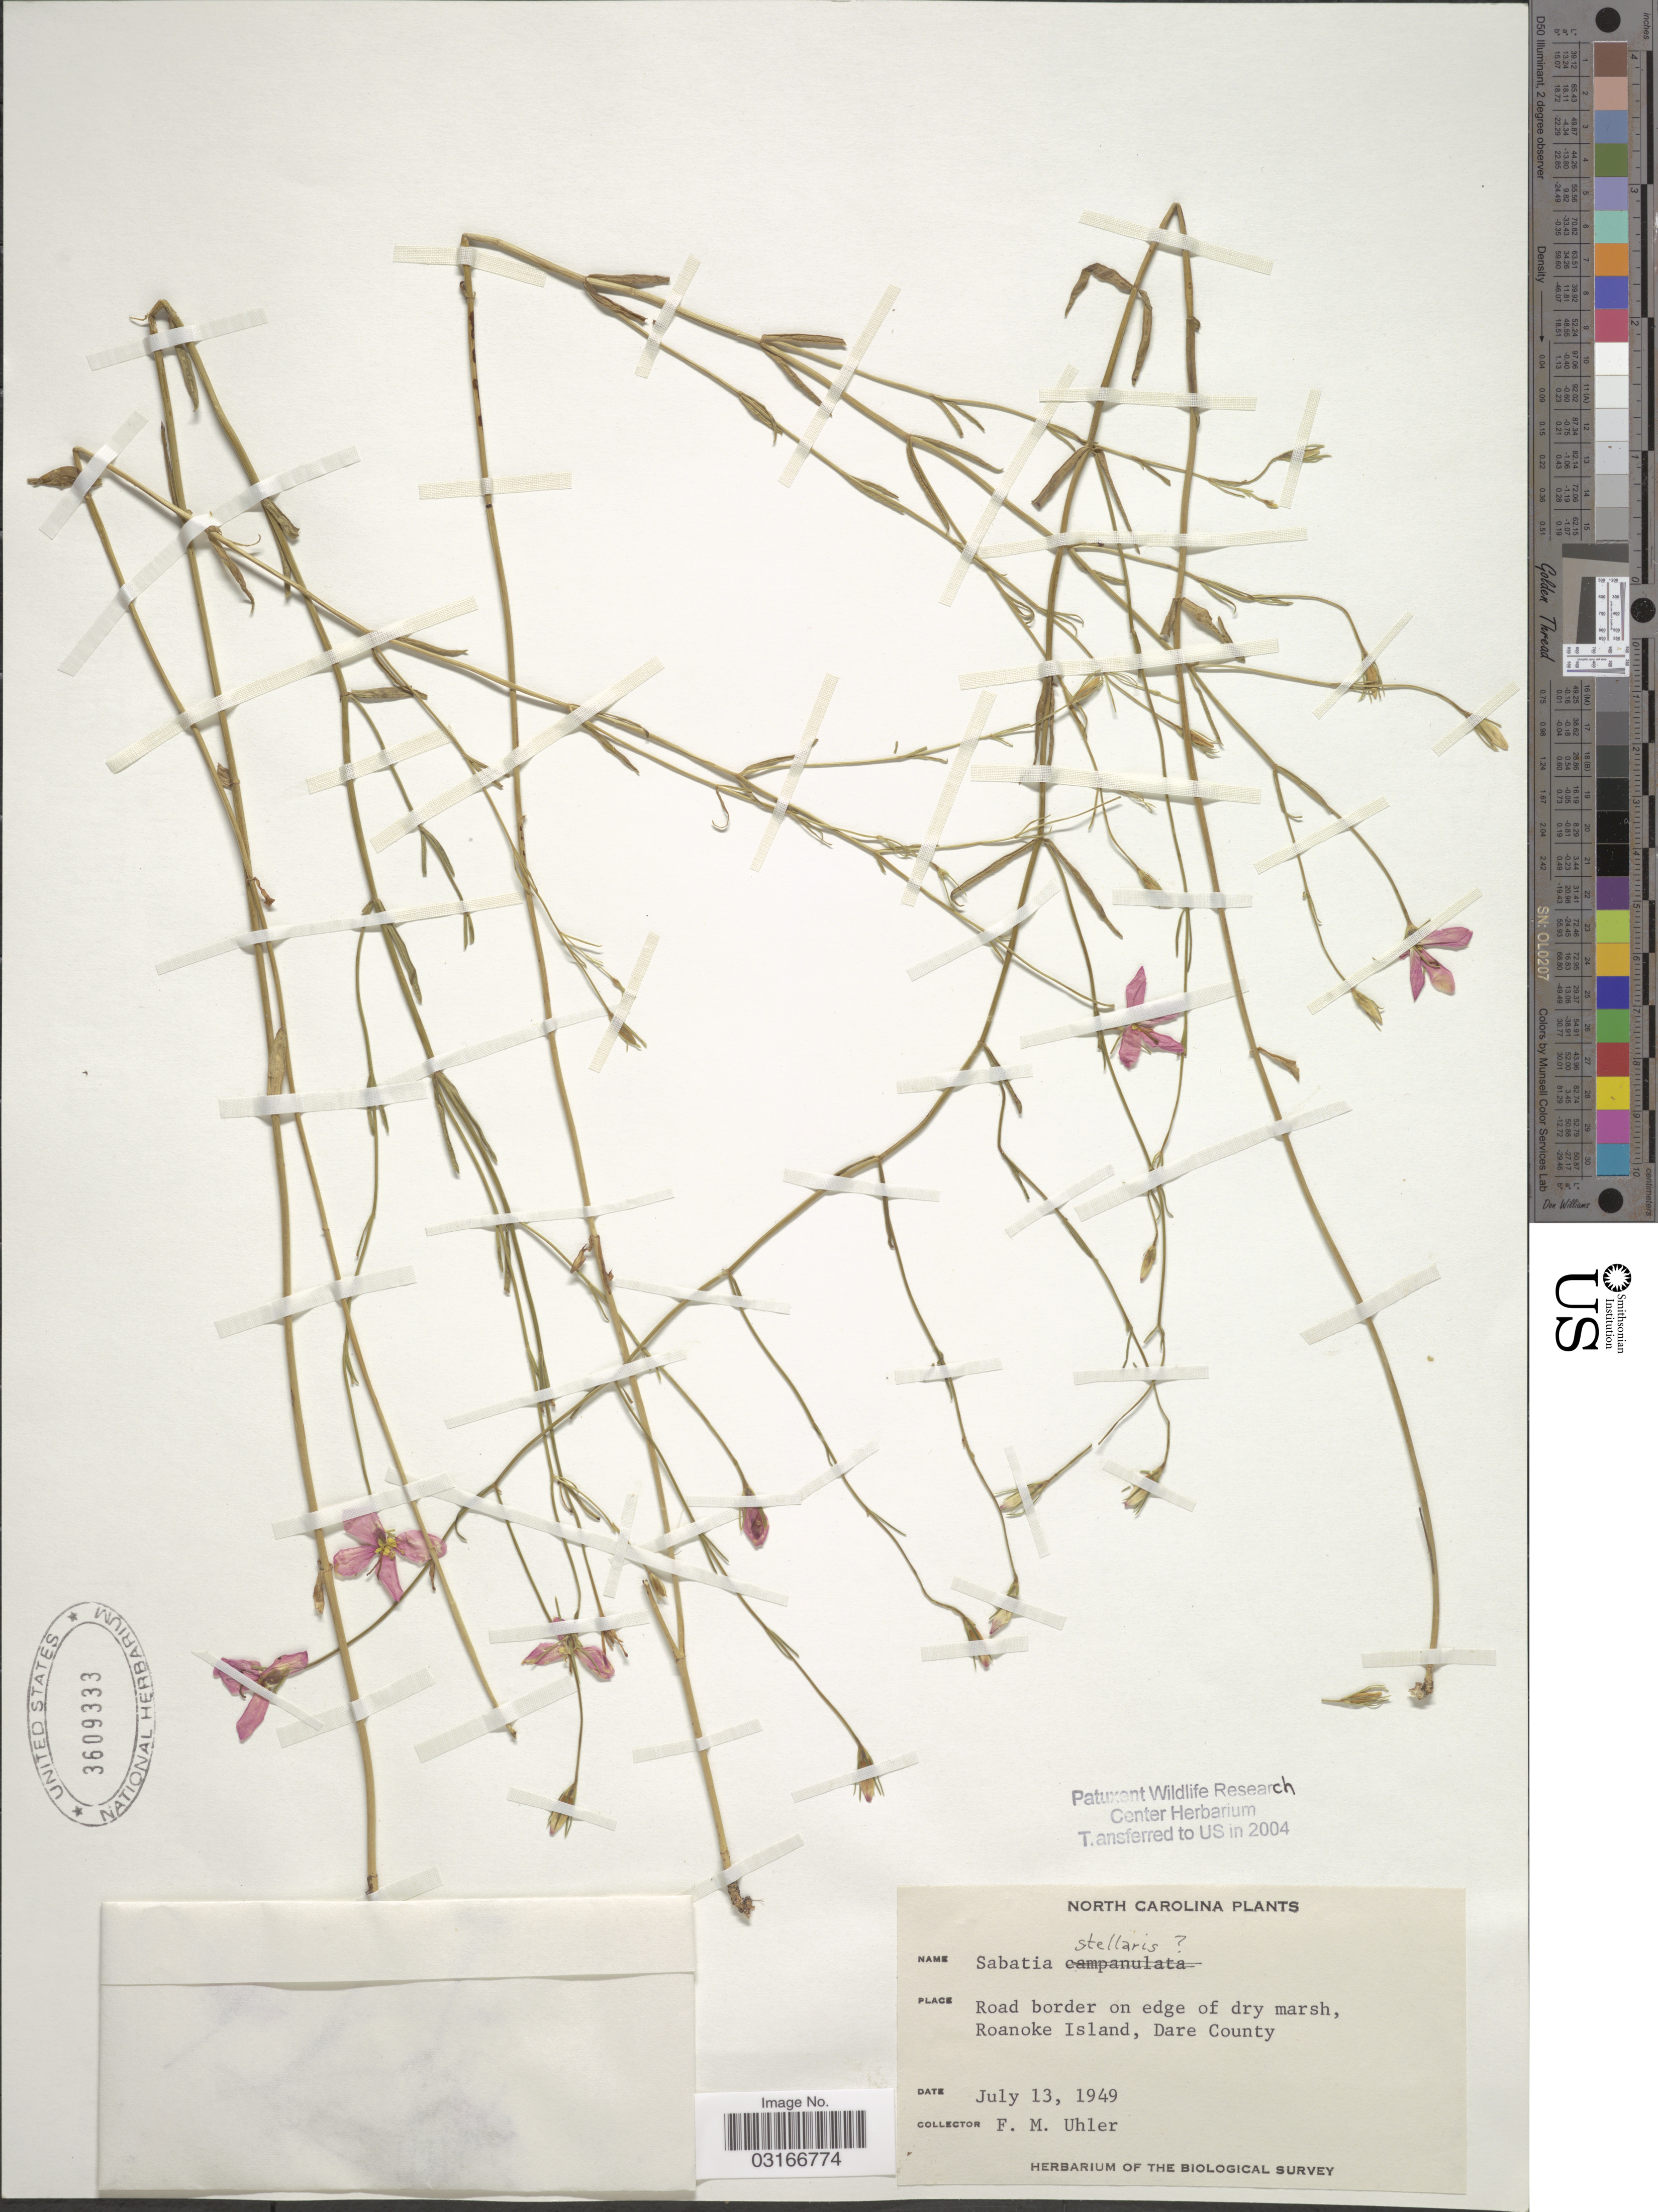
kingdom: Plantae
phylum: Tracheophyta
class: Magnoliopsida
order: Gentianales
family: Gentianaceae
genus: Sabatia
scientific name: Sabatia stellaris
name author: Pursh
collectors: F. M. Uhler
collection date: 1949-07-13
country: United States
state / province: North Carolina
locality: Road border on edge of dry marsh, Roanoke Island, Dare County.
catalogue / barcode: US 3609333